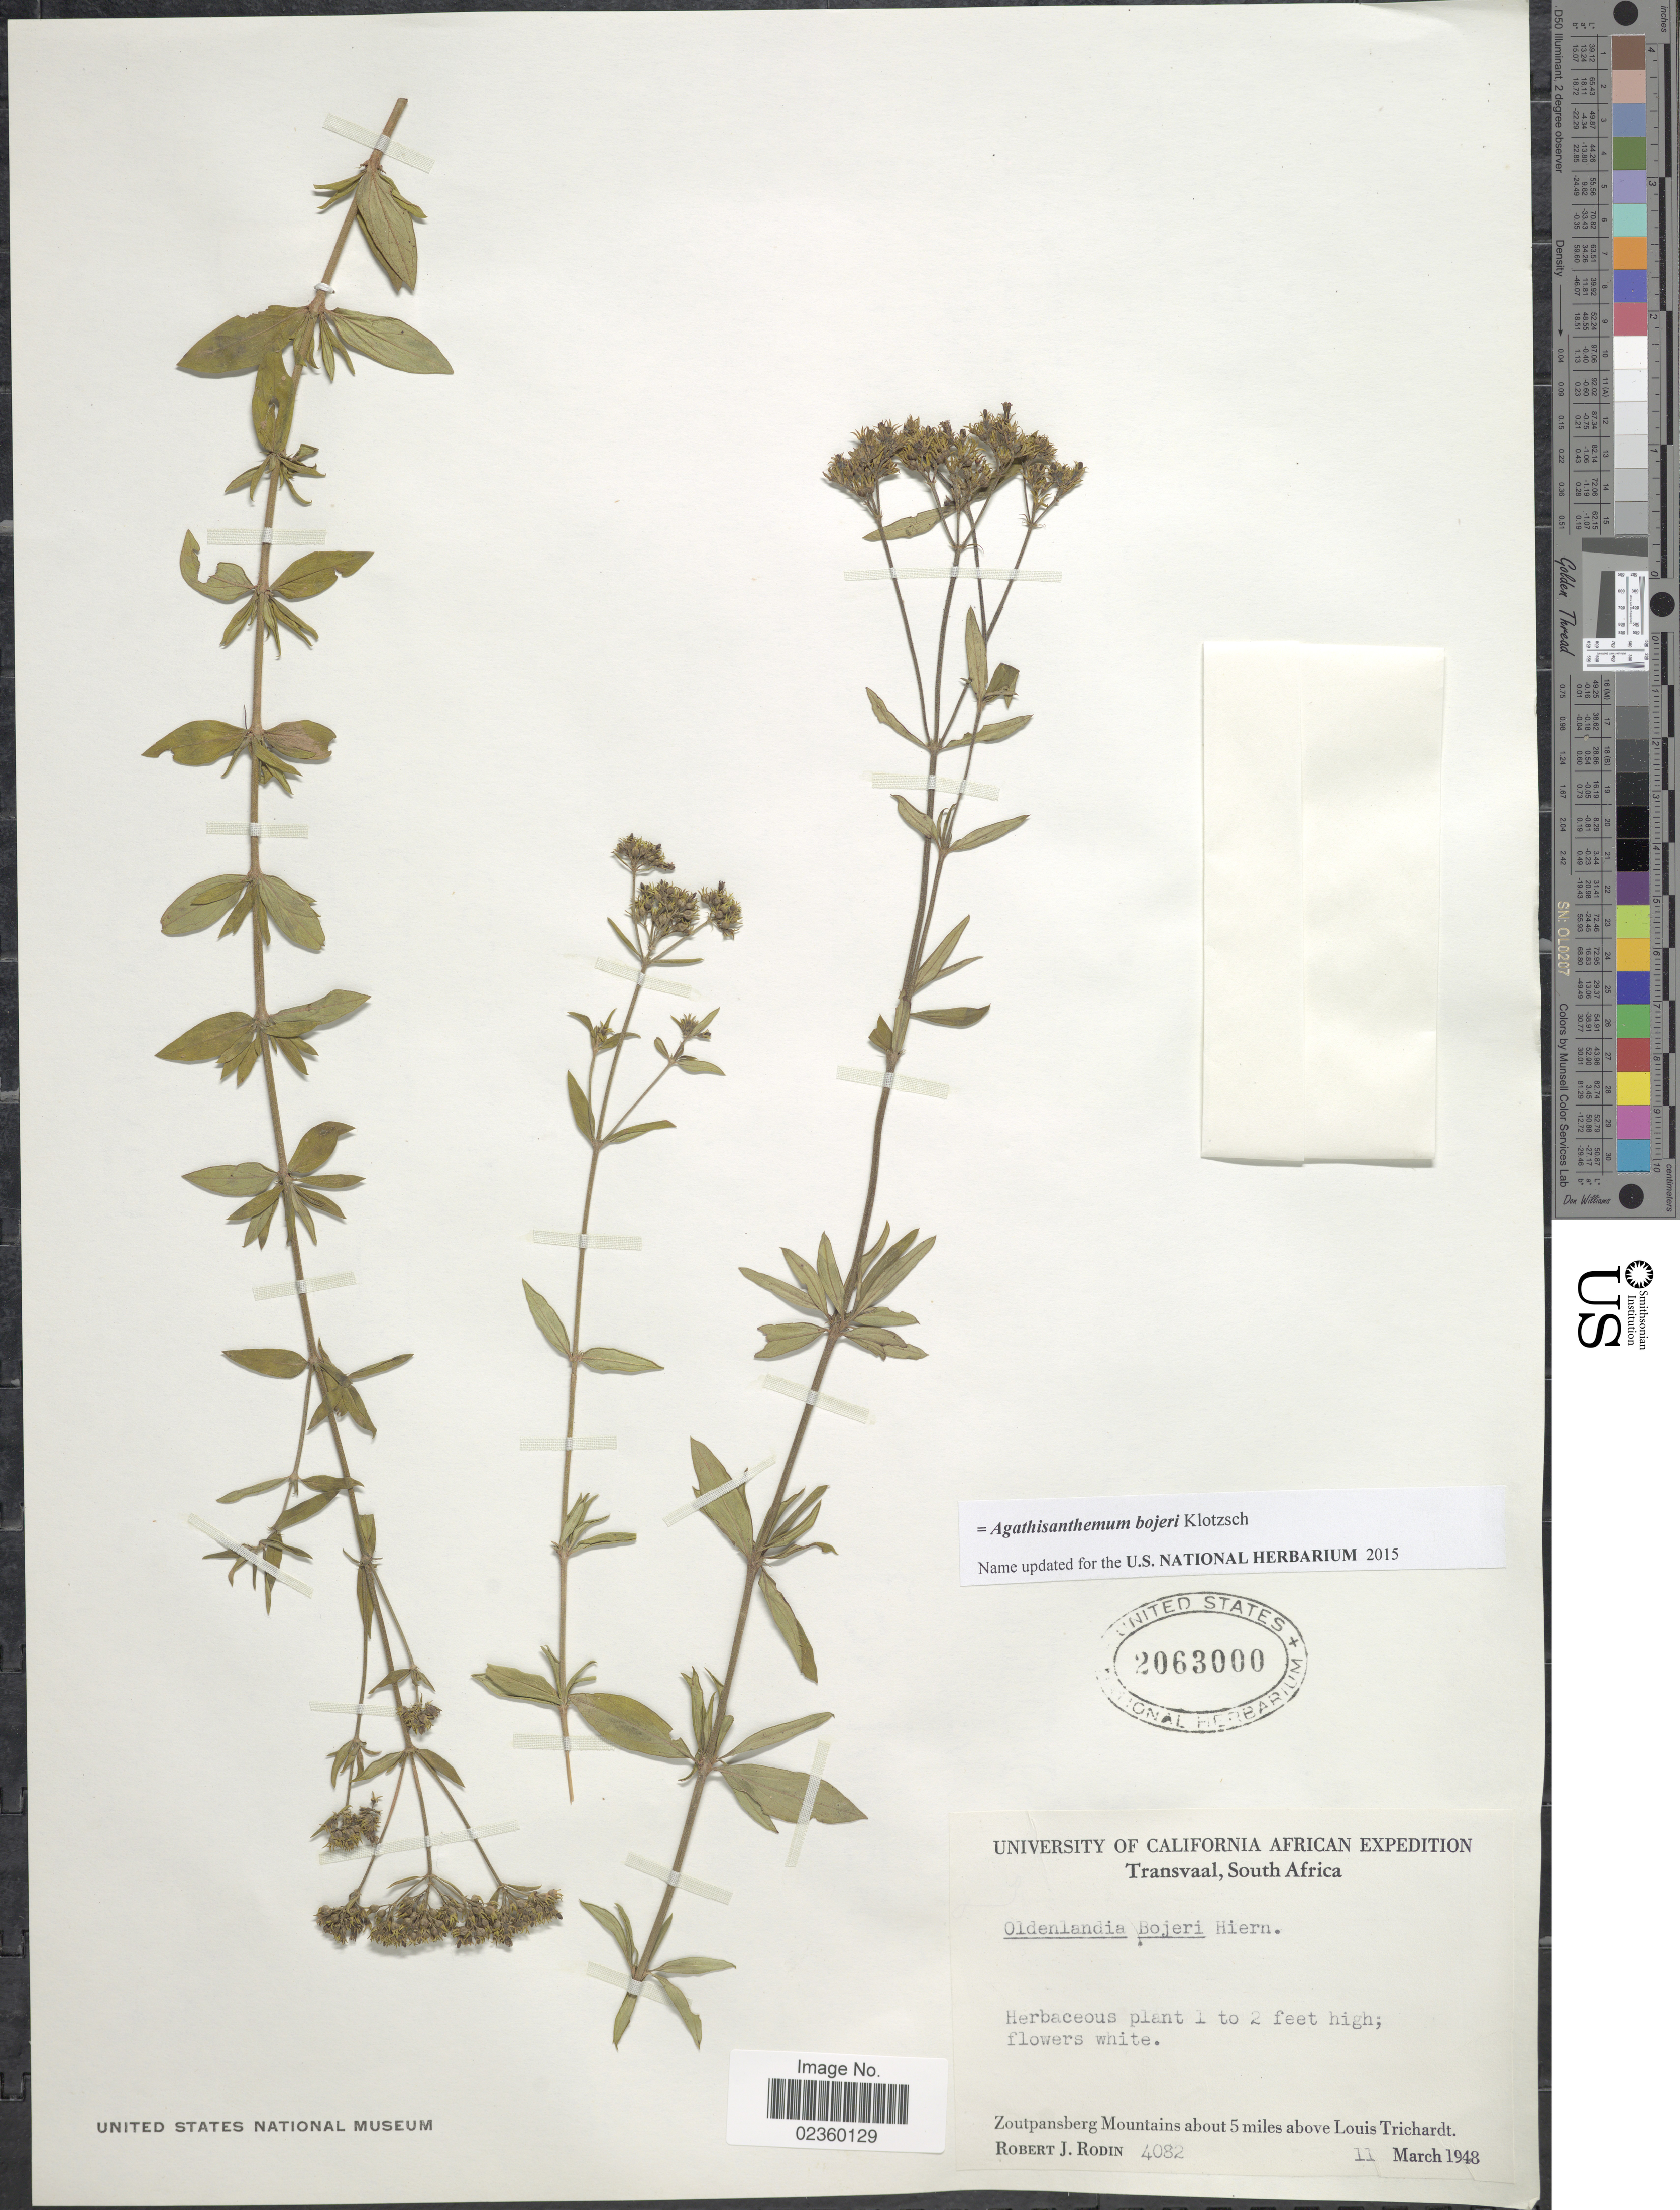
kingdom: Plantae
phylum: Tracheophyta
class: Magnoliopsida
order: Gentianales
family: Rubiaceae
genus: Agathisanthemum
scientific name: Agathisanthemum bojeri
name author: Klotzsch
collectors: R. J. Rodin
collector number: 4082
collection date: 1948-03-11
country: South Africa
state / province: Limpopo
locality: Transvaal, Zoutpansberg Mountains about 5 miles above Louis Trichardt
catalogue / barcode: US 2063000